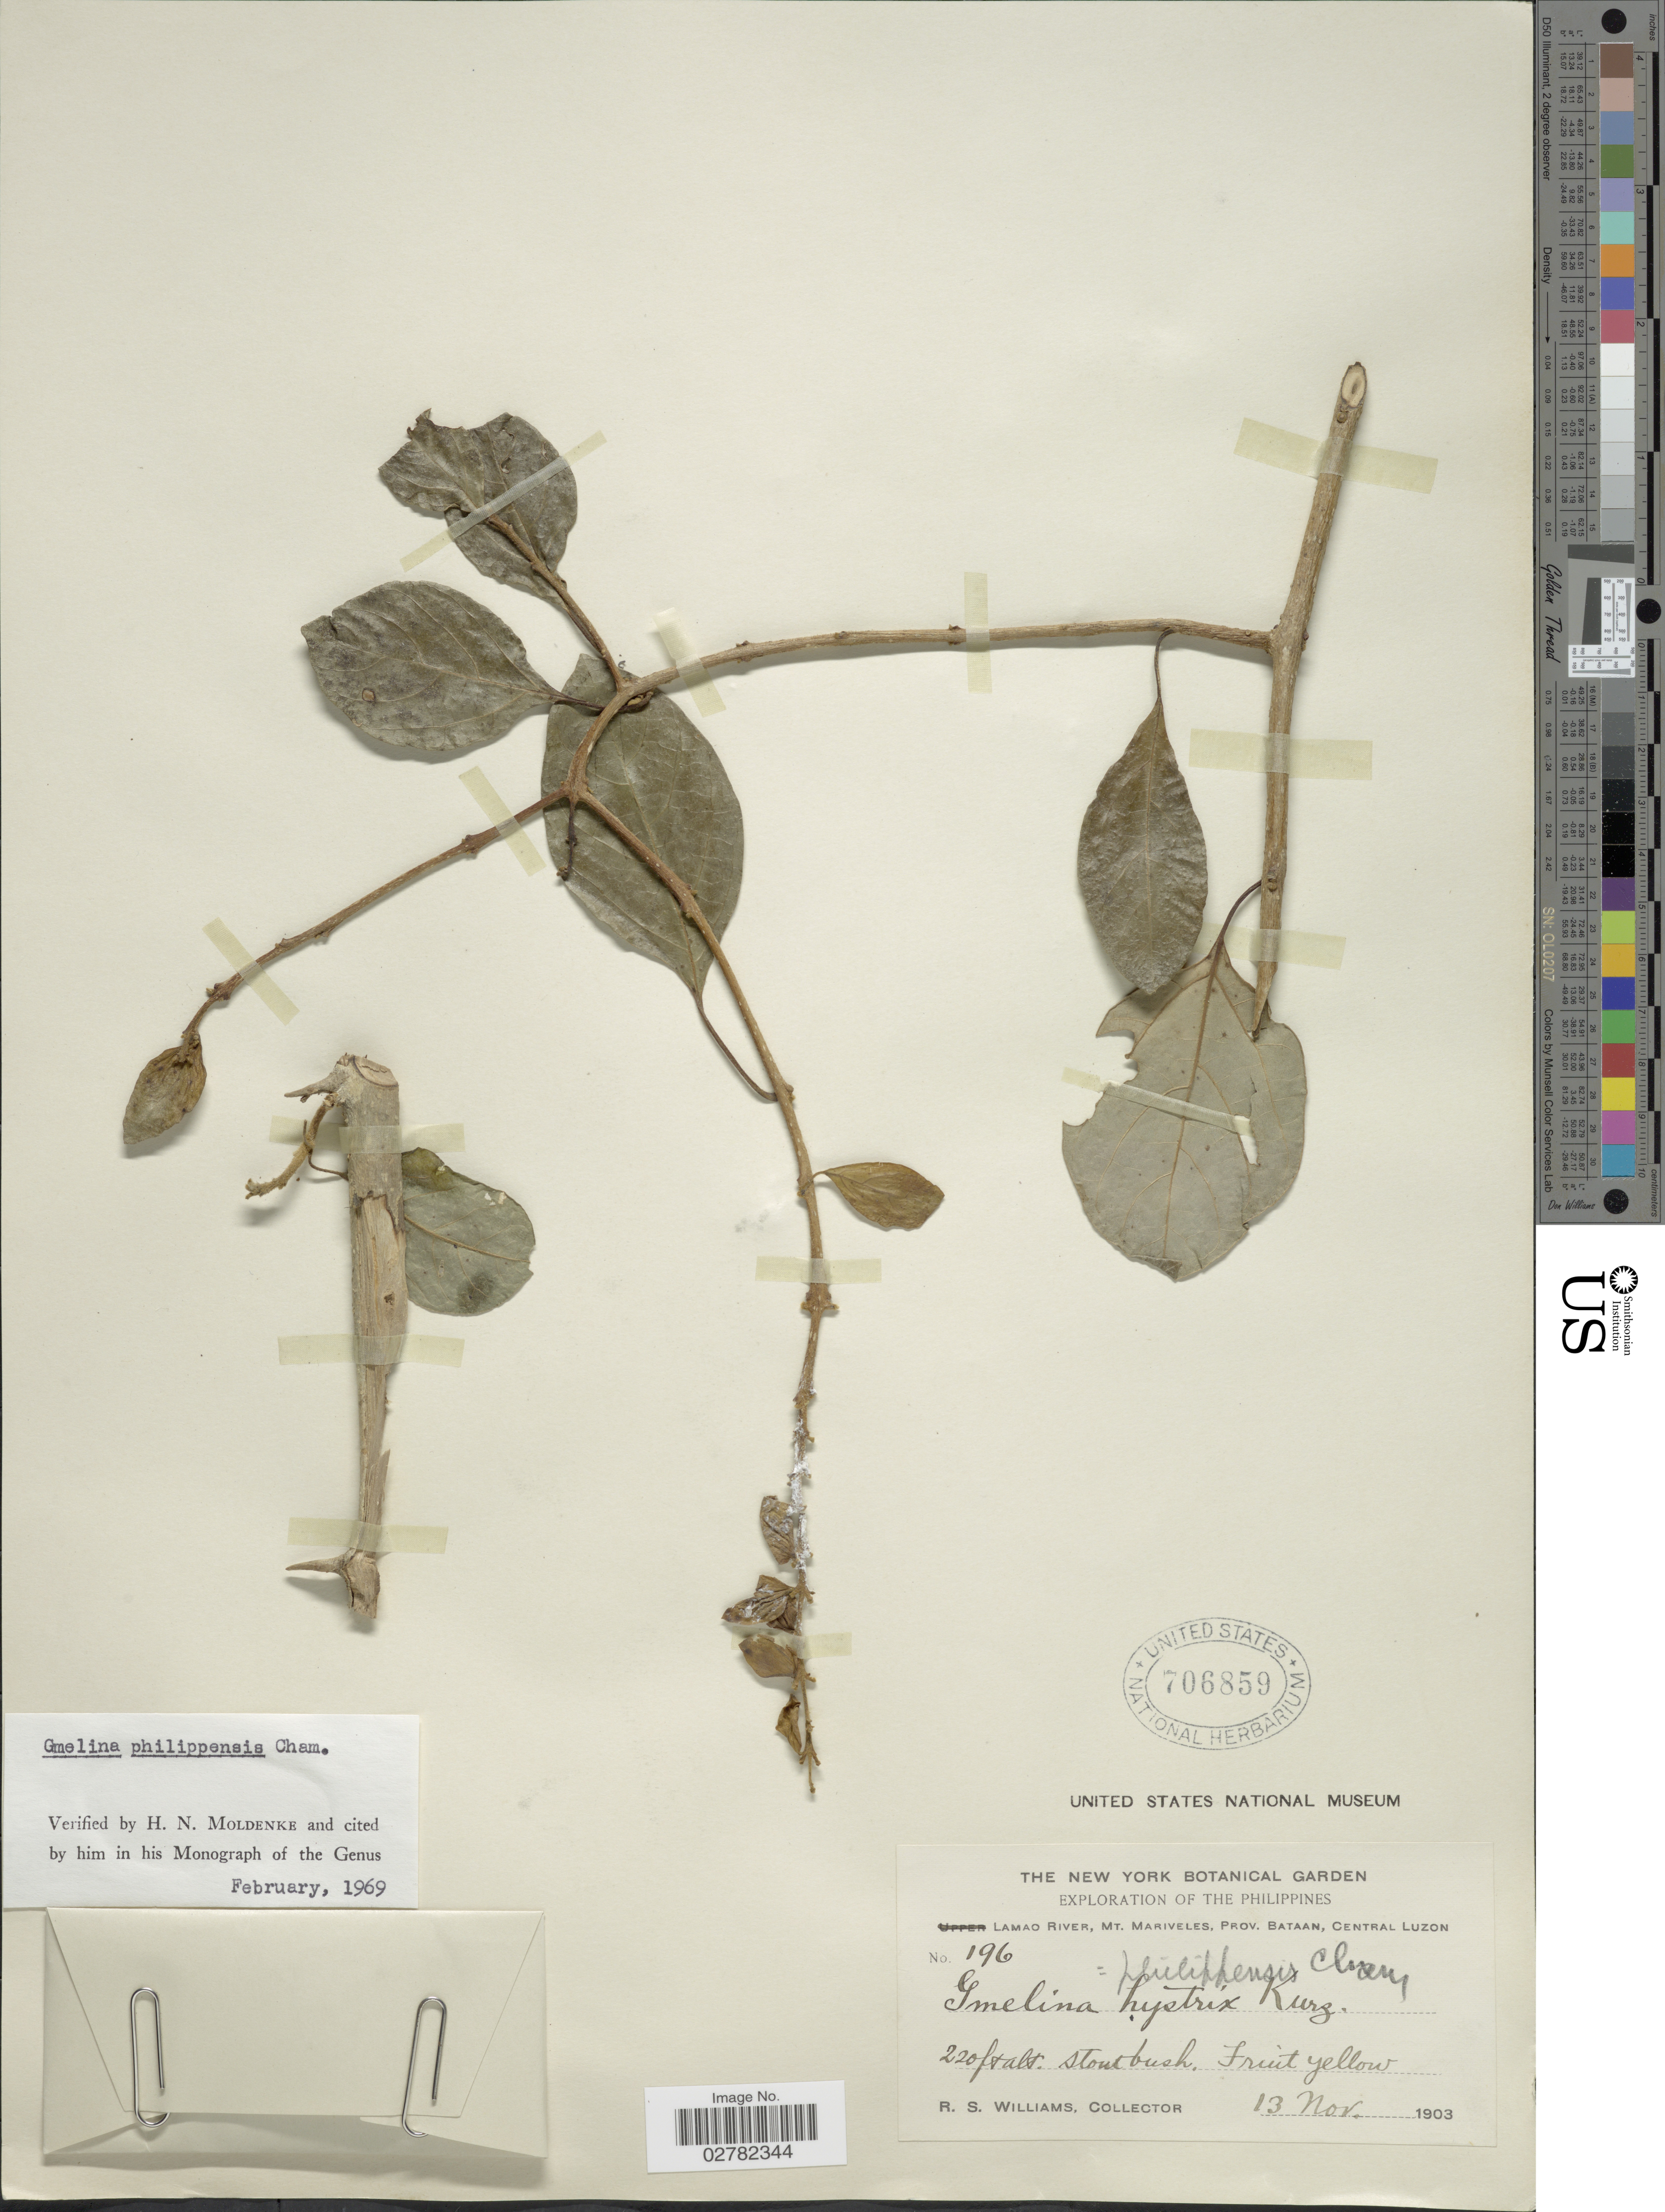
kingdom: Plantae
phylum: Tracheophyta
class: Magnoliopsida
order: Lamiales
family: Lamiaceae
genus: Gmelina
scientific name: Gmelina philippinensis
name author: Cham.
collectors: R. S. Williams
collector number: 196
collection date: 1903-11-13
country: Philippines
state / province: Central Luzon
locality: Lamao River, Mt. Mariveles, Prov. Bataan.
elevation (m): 67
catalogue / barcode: US 706859